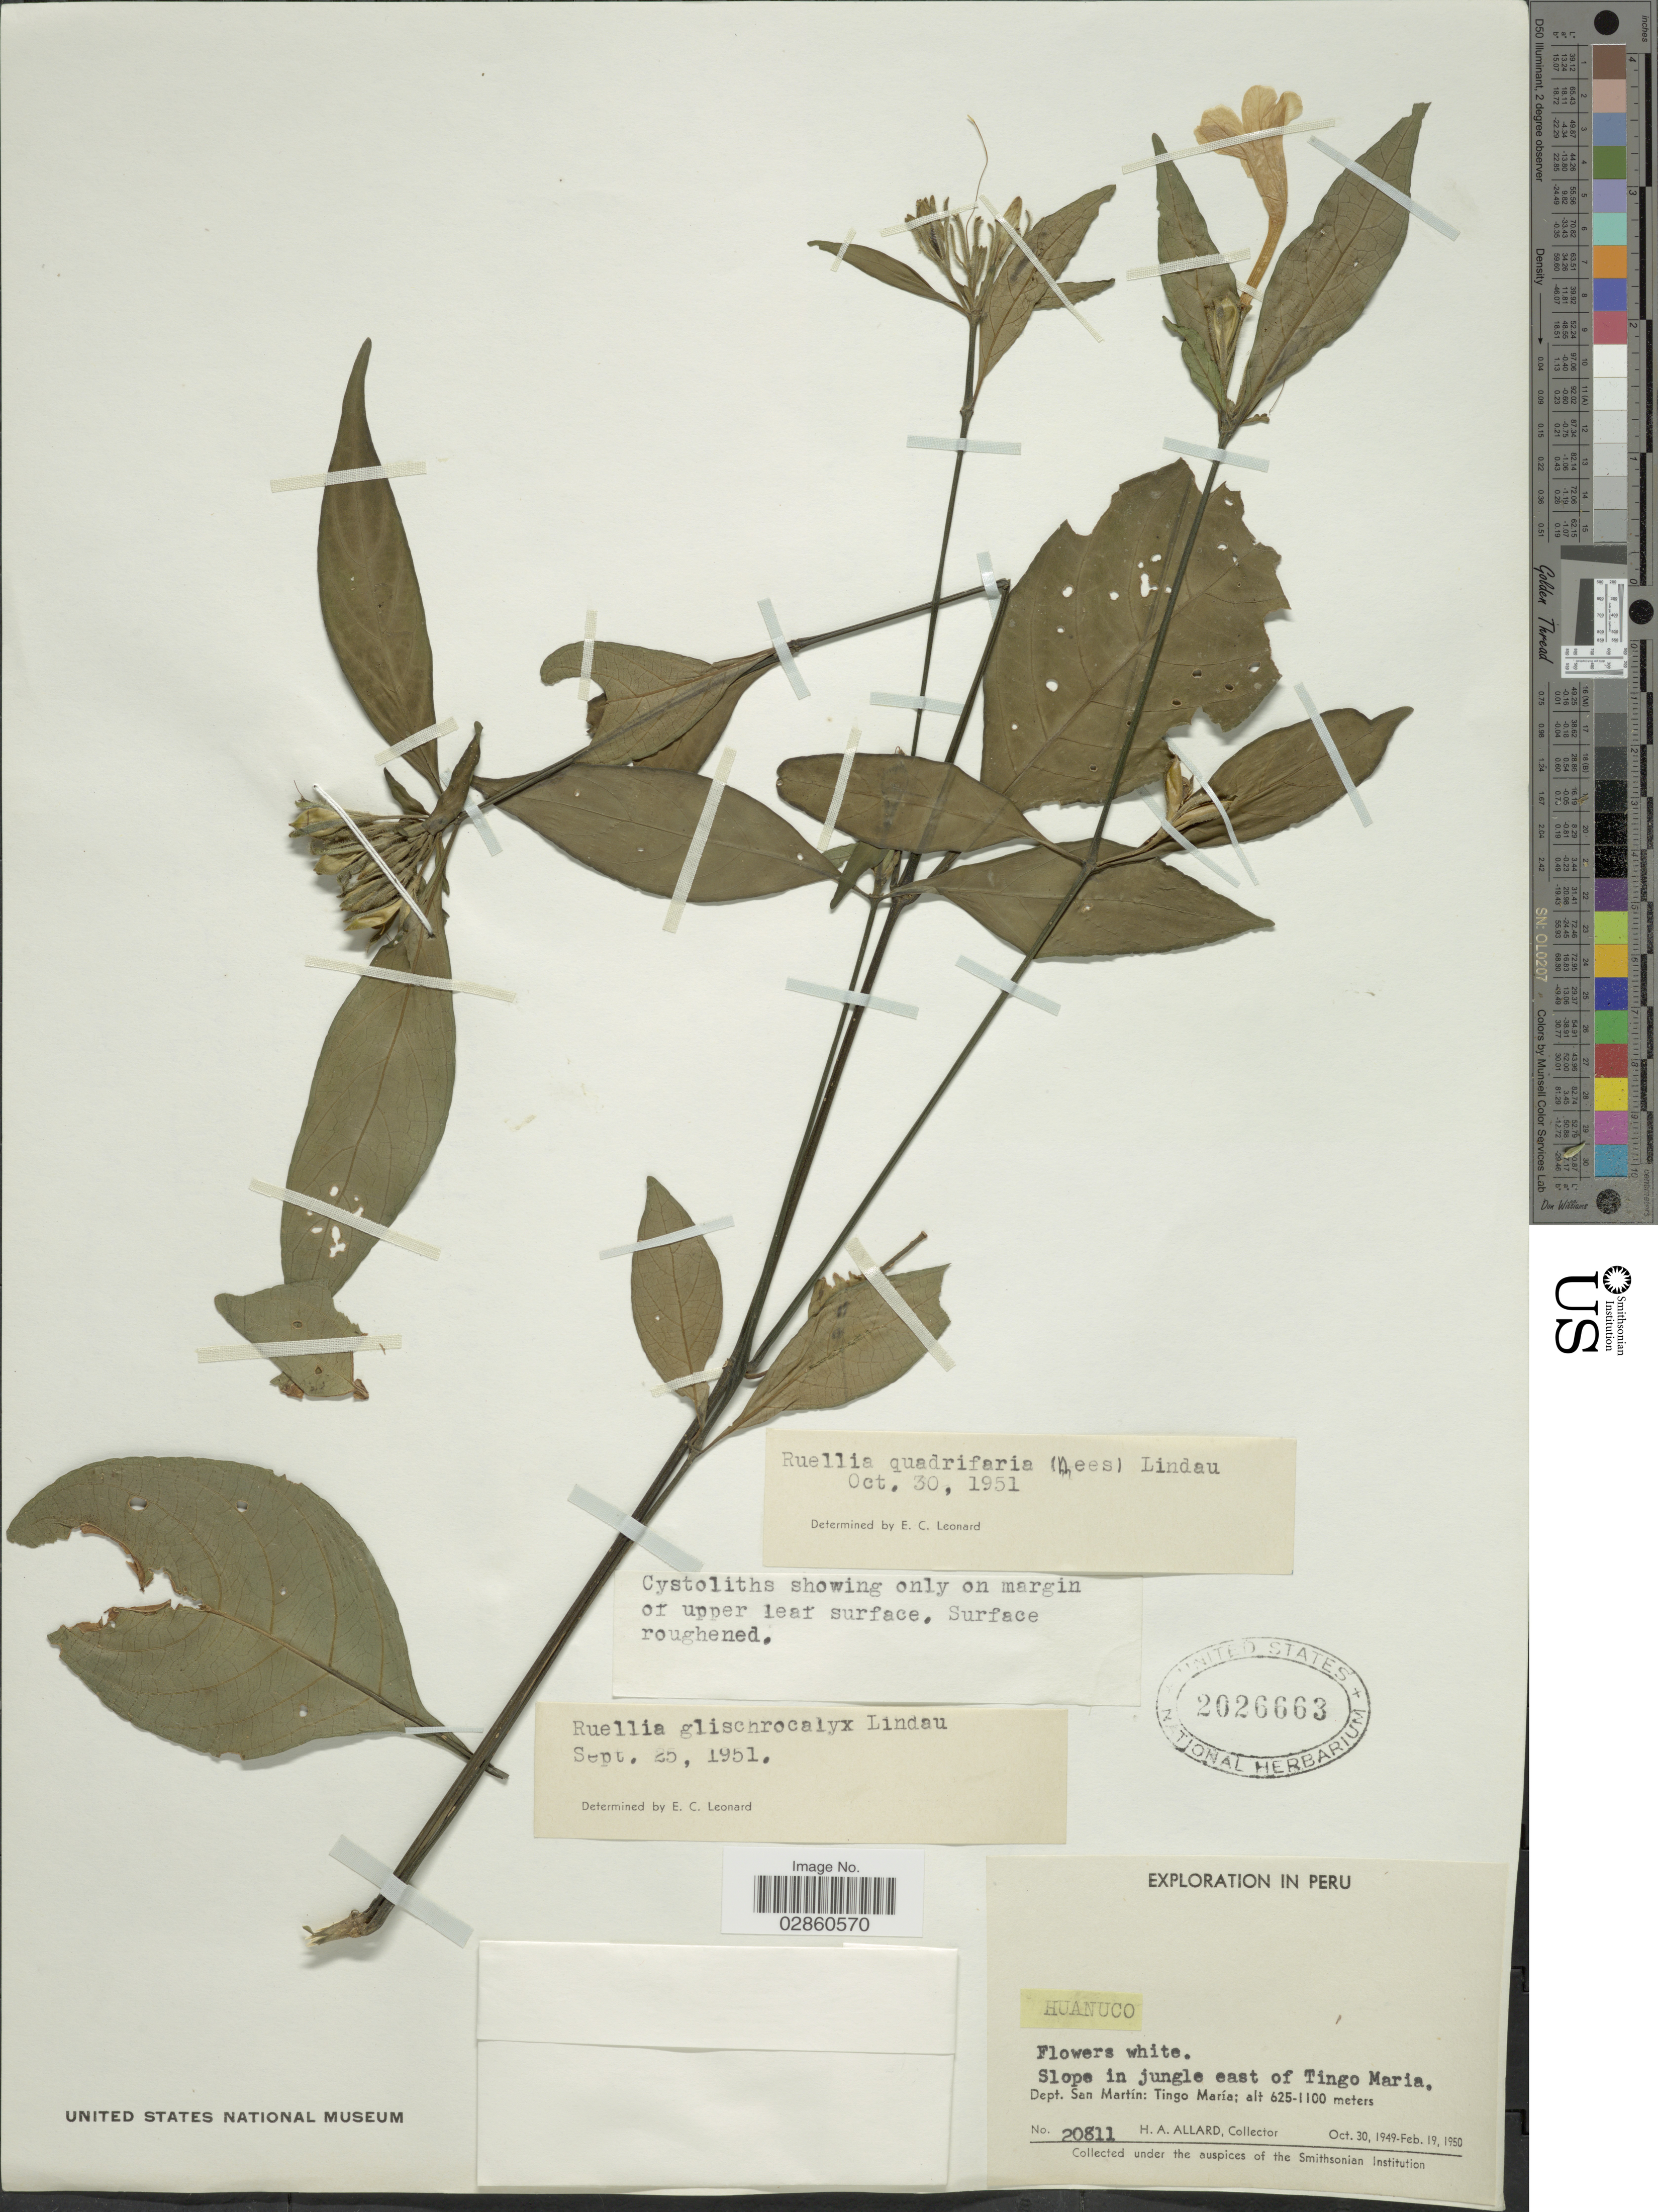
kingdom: Plantae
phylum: Tracheophyta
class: Magnoliopsida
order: Lamiales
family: Acanthaceae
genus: Ruellia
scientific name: Ruellia glischrocalyx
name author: Lindau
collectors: H. A. Allard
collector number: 20811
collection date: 1949-10-30/1950-02-19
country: Peru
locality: Huanuco. Slope in jungle east of Tingo Maria. Dept. San Martín: Tingo María.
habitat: slope in jungle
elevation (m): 625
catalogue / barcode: US 2026663